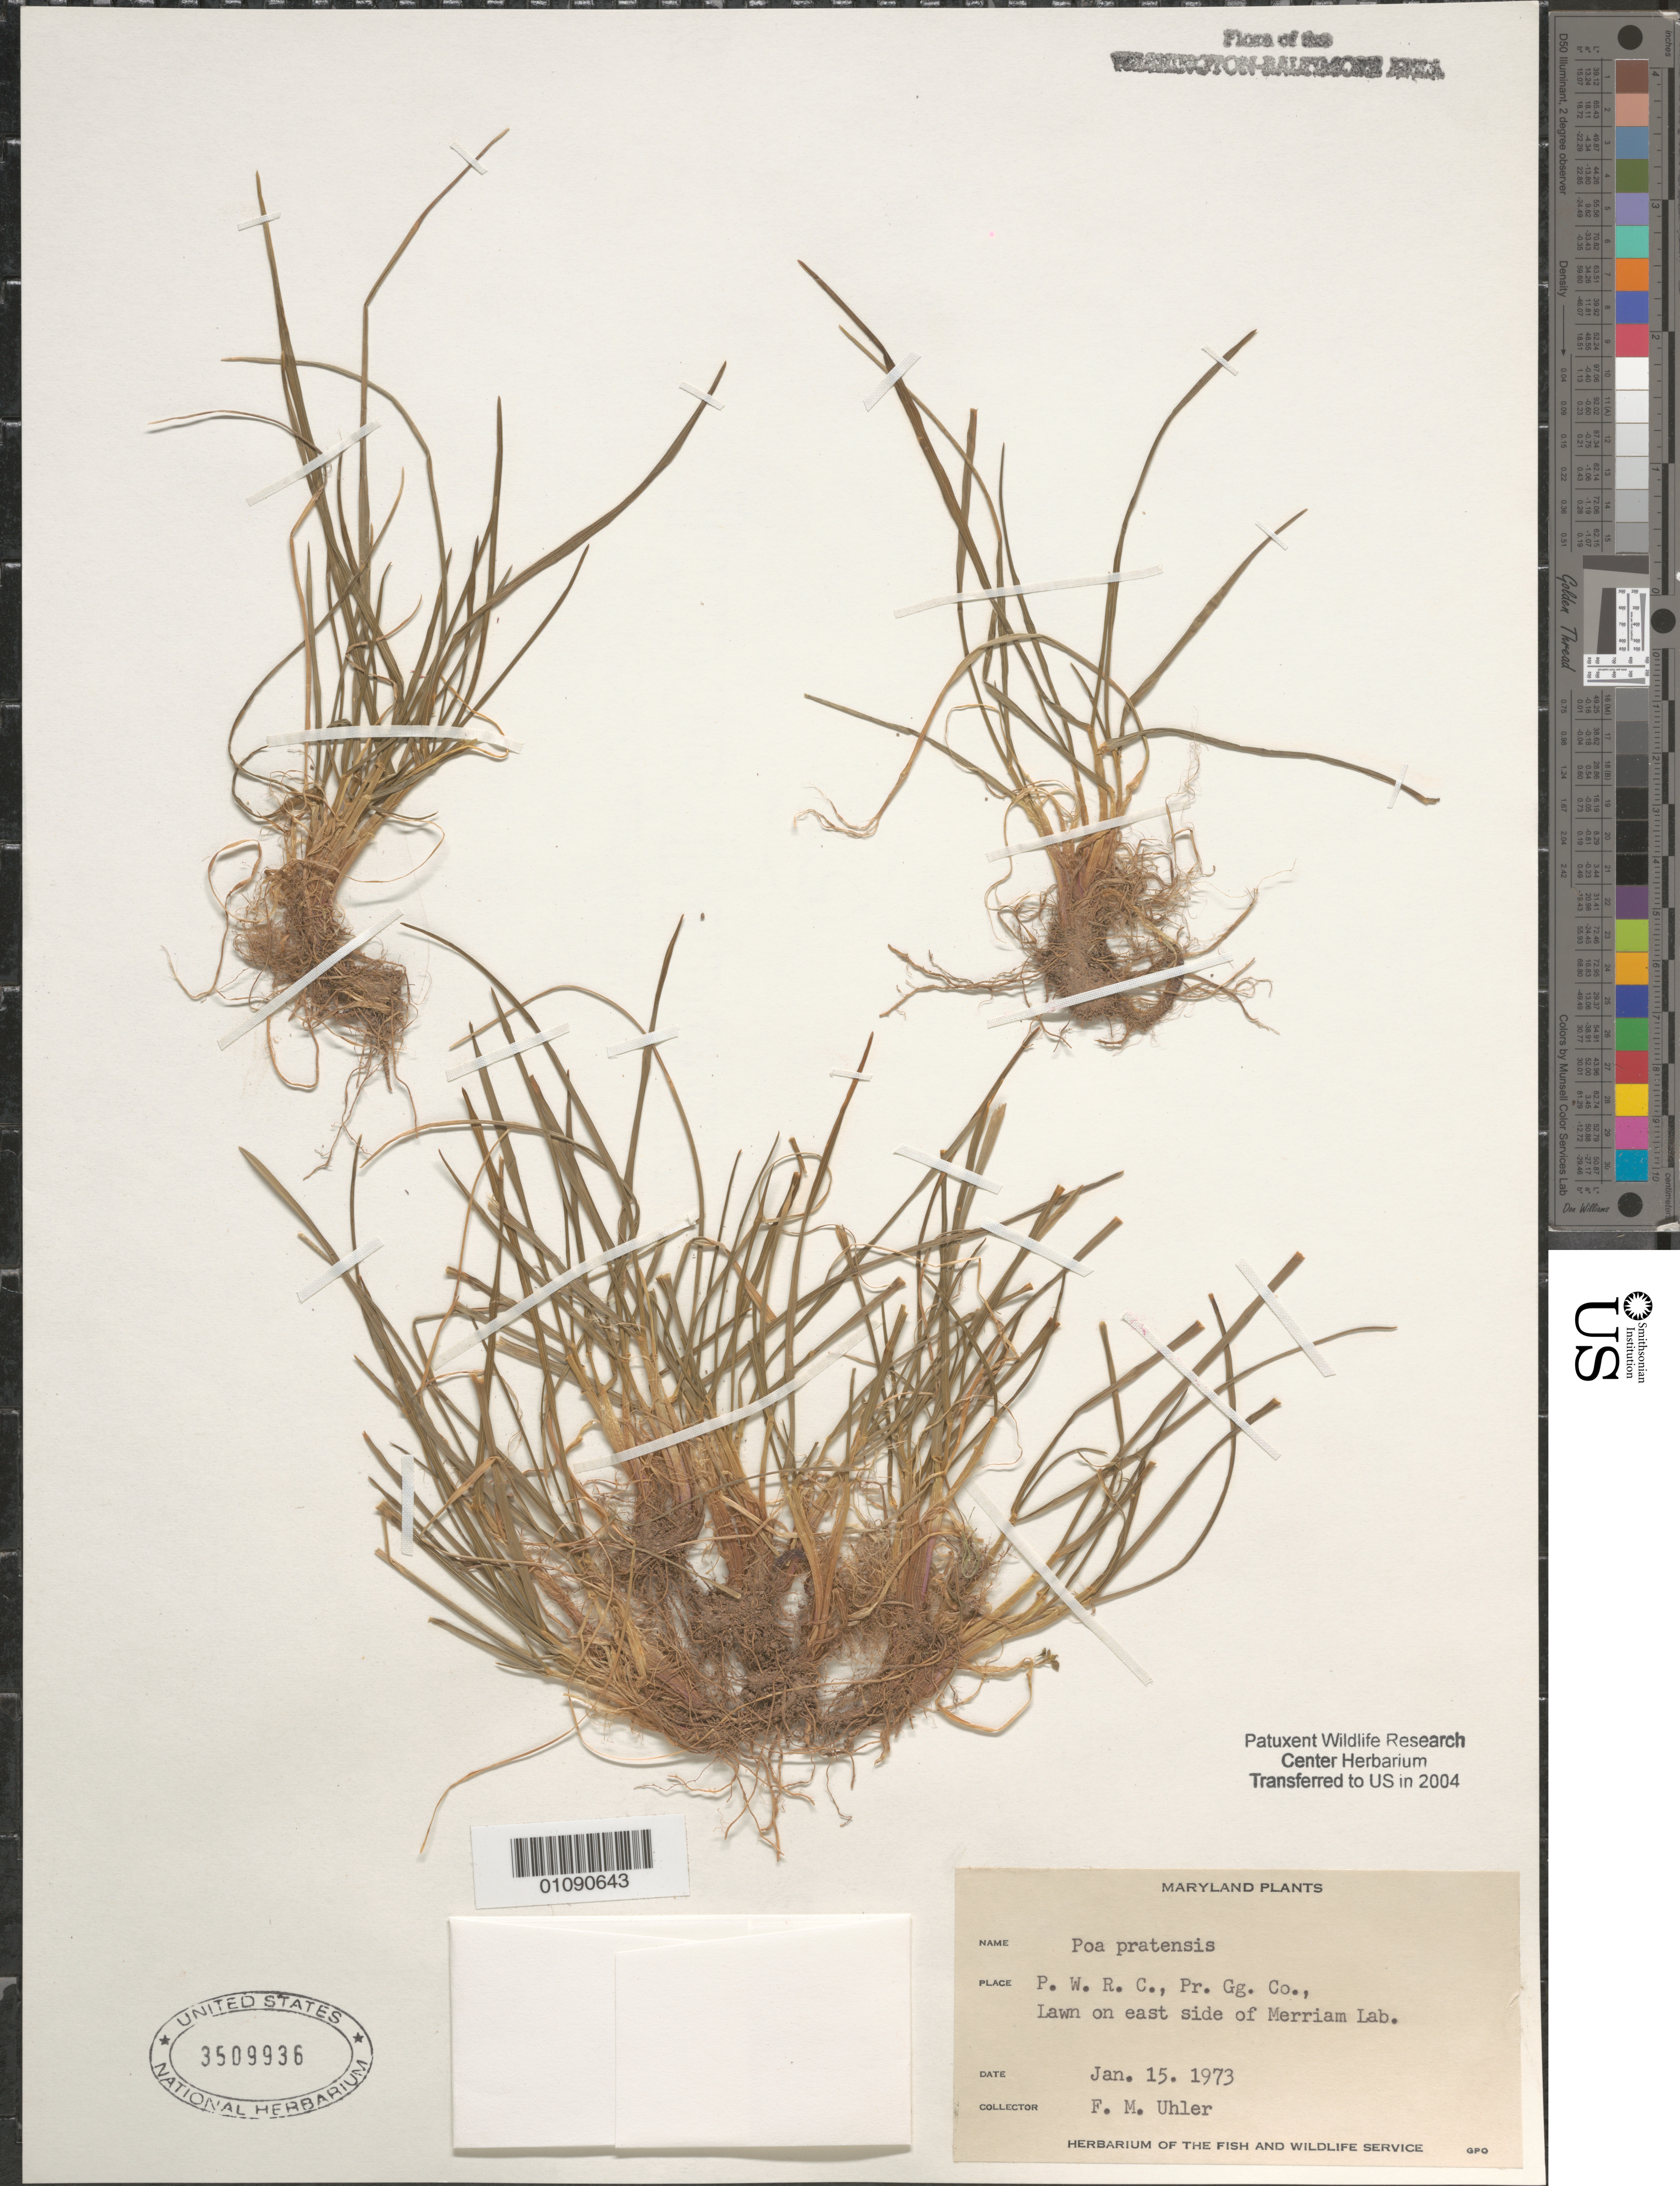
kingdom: Plantae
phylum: Tracheophyta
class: Liliopsida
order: Poales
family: Poaceae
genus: Poa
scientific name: Poa pratensis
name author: L.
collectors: F. M. Uhler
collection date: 1973-01-15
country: United States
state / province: Maryland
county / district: Prince George's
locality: On E. side of Merriam Lab. Patuxent Wildlife Refuge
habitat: Lawn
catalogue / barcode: US 3509936